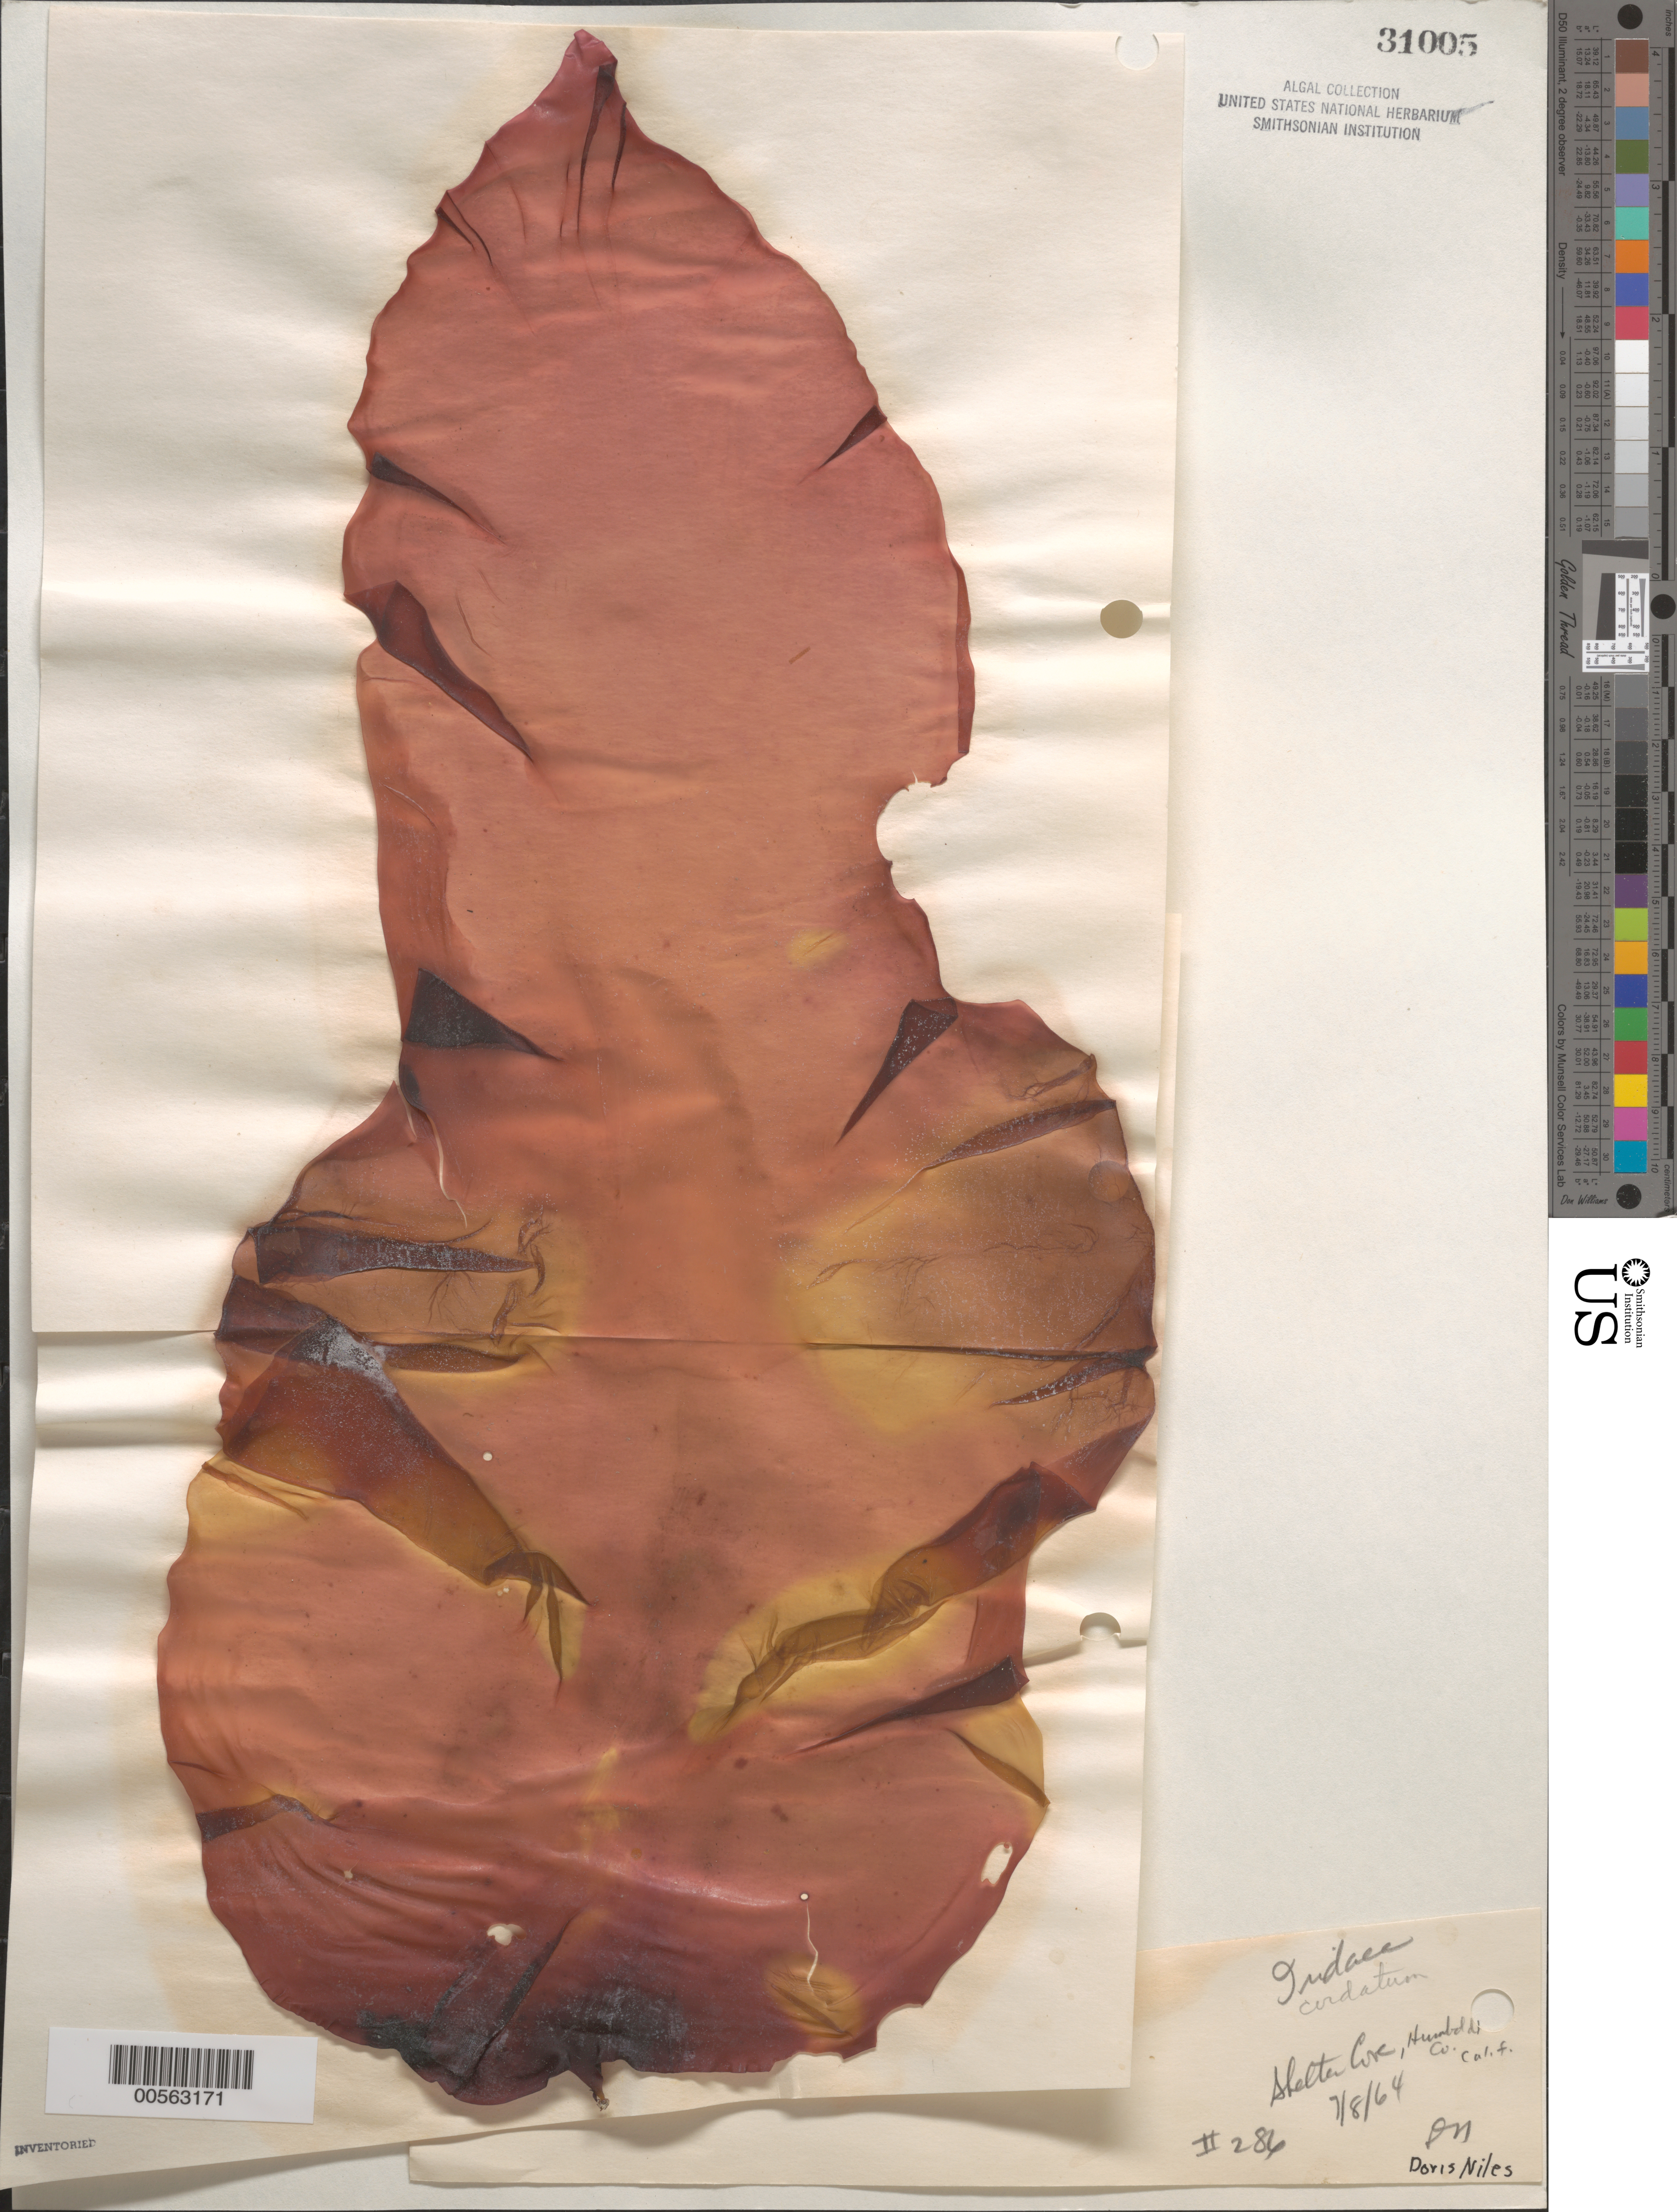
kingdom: Plantae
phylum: Rhodophyta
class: Florideophyceae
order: Gigartinales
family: Gigartinaceae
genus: Iridaea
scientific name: Iridaea cordata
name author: (Turner) Bory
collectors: D. Niles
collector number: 286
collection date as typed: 08 Jul 1964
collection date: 1964-07-08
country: United States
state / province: California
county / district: Humboldt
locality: Shelter Cove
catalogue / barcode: US 31005